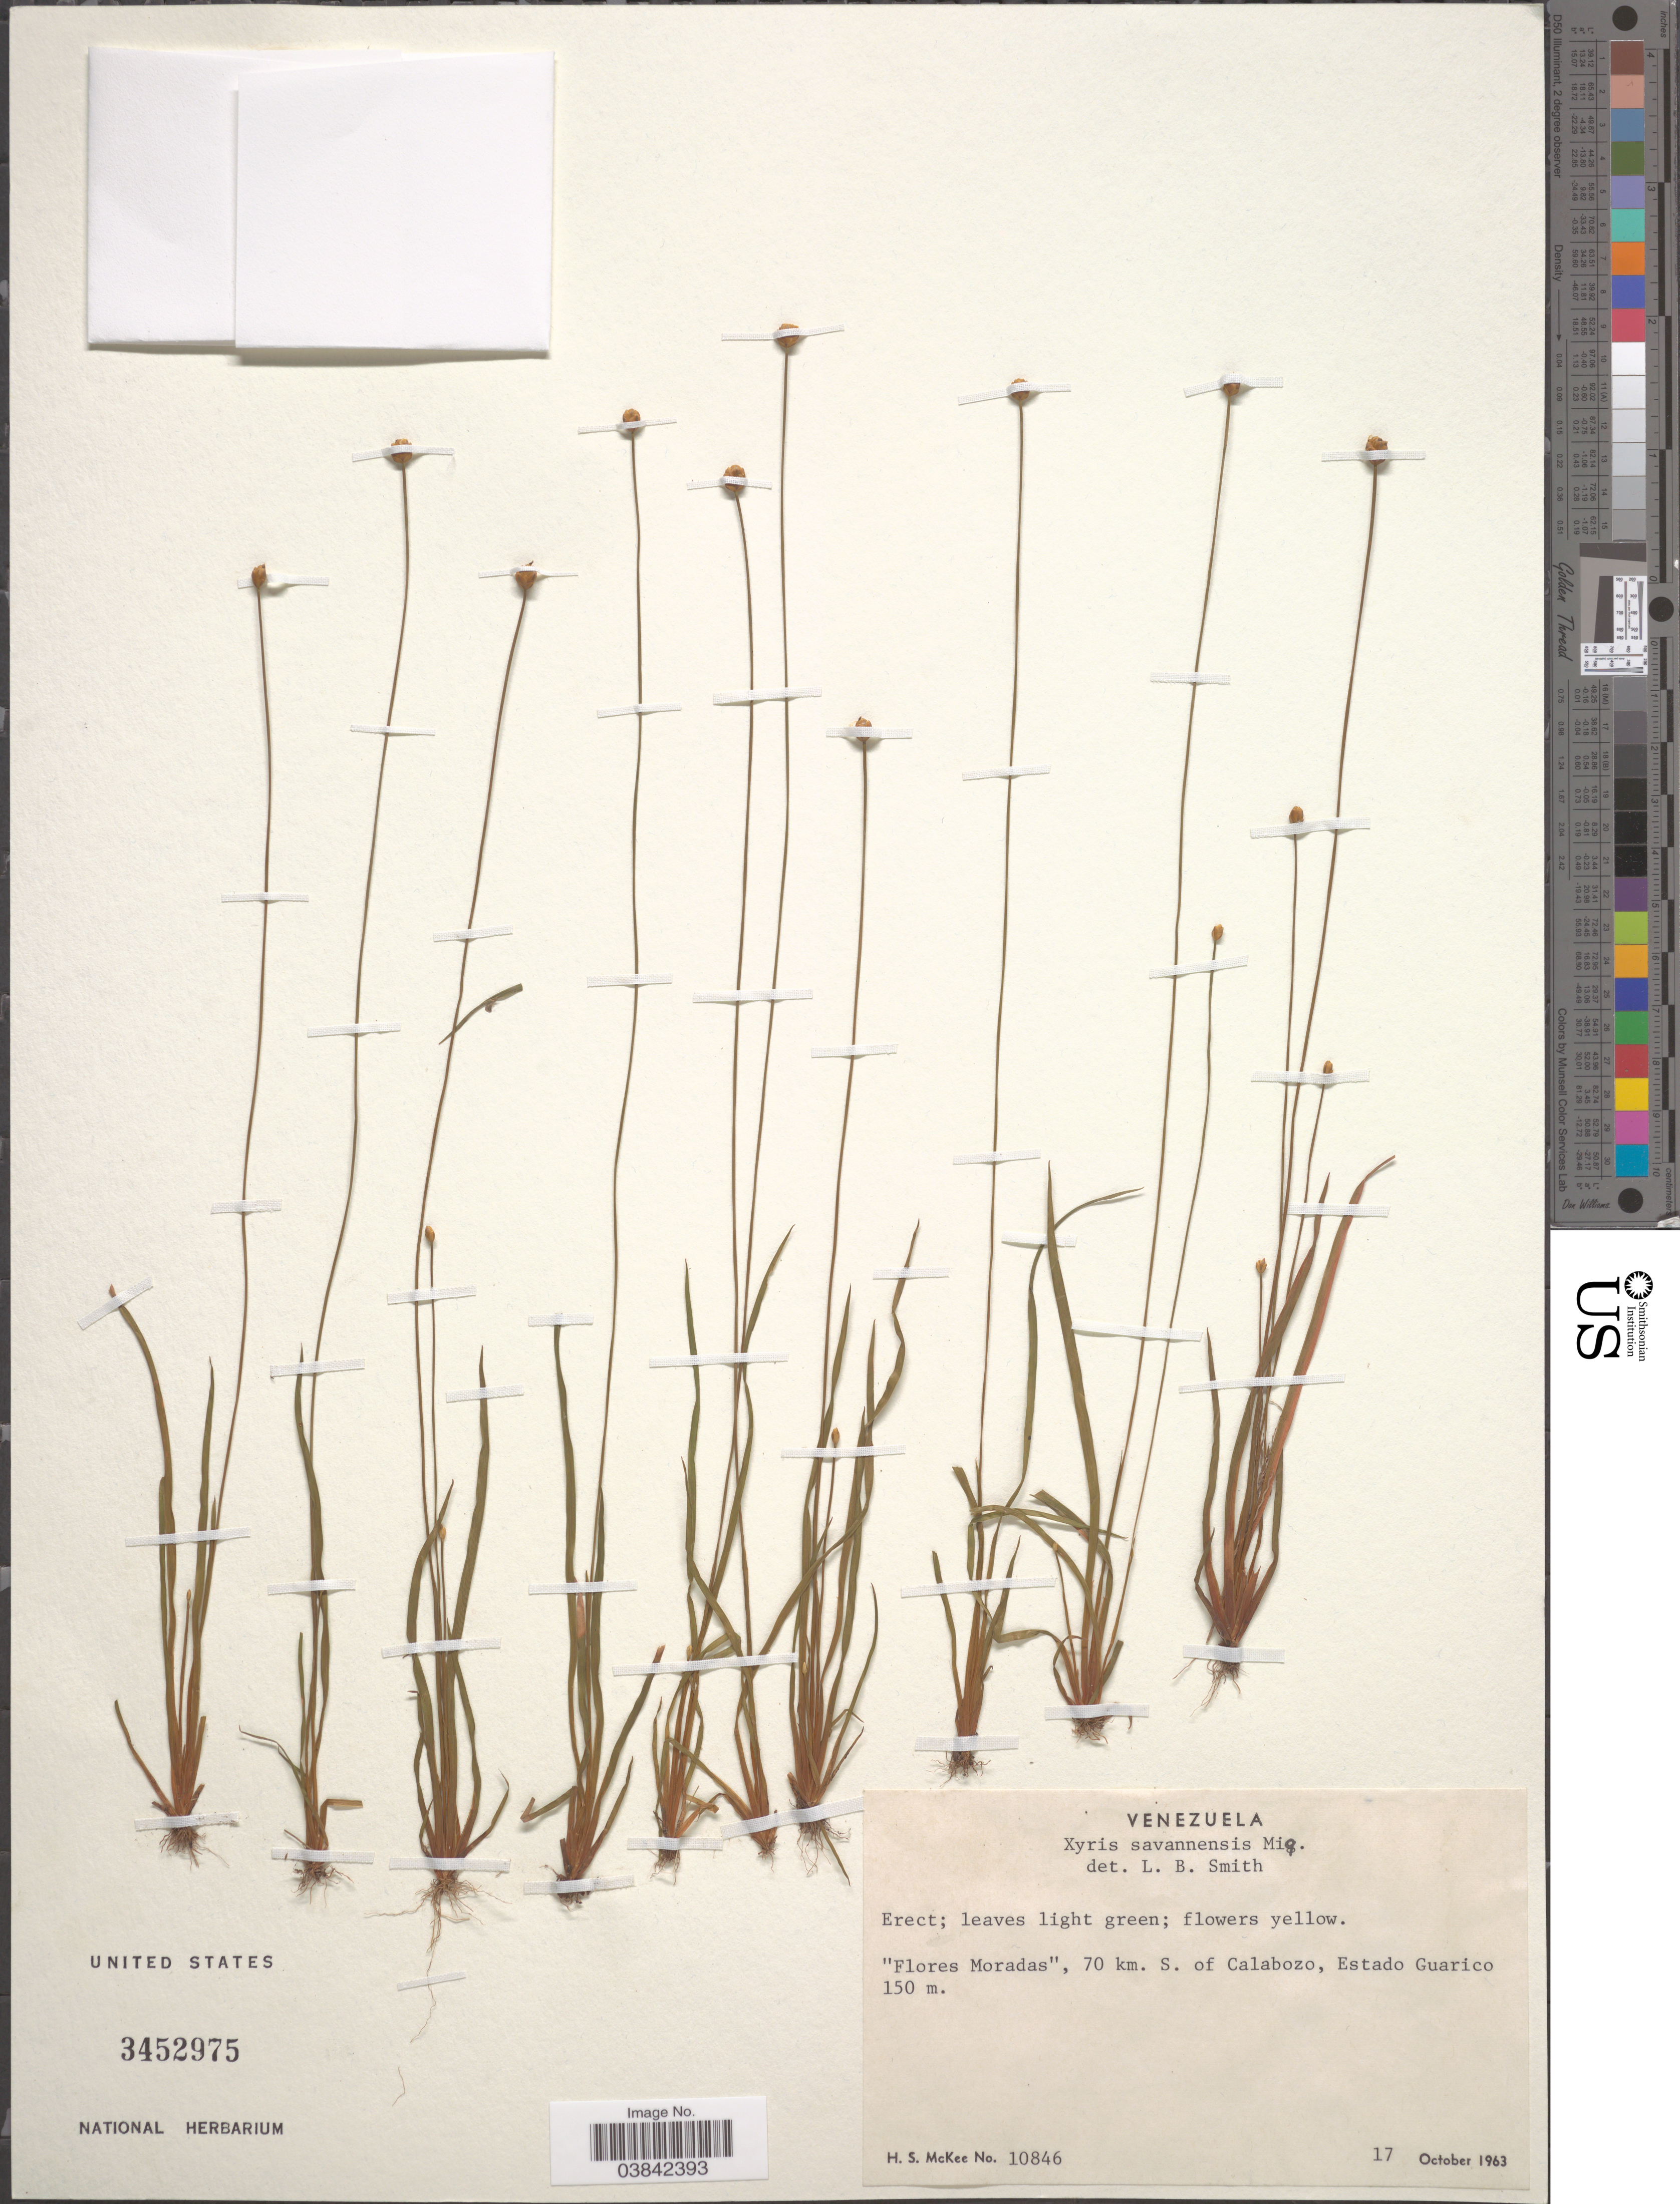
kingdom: Plantae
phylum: Tracheophyta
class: Liliopsida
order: Poales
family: Xyridaceae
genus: Xyris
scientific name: Xyris savanensis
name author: Miq.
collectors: H. S. McKee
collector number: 10846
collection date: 1963-10-17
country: Venezuela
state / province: Guarico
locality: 'Flores Moradas', 70 km. S. of Calabozo, Estado Guarico.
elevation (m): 150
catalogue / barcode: US 3452975